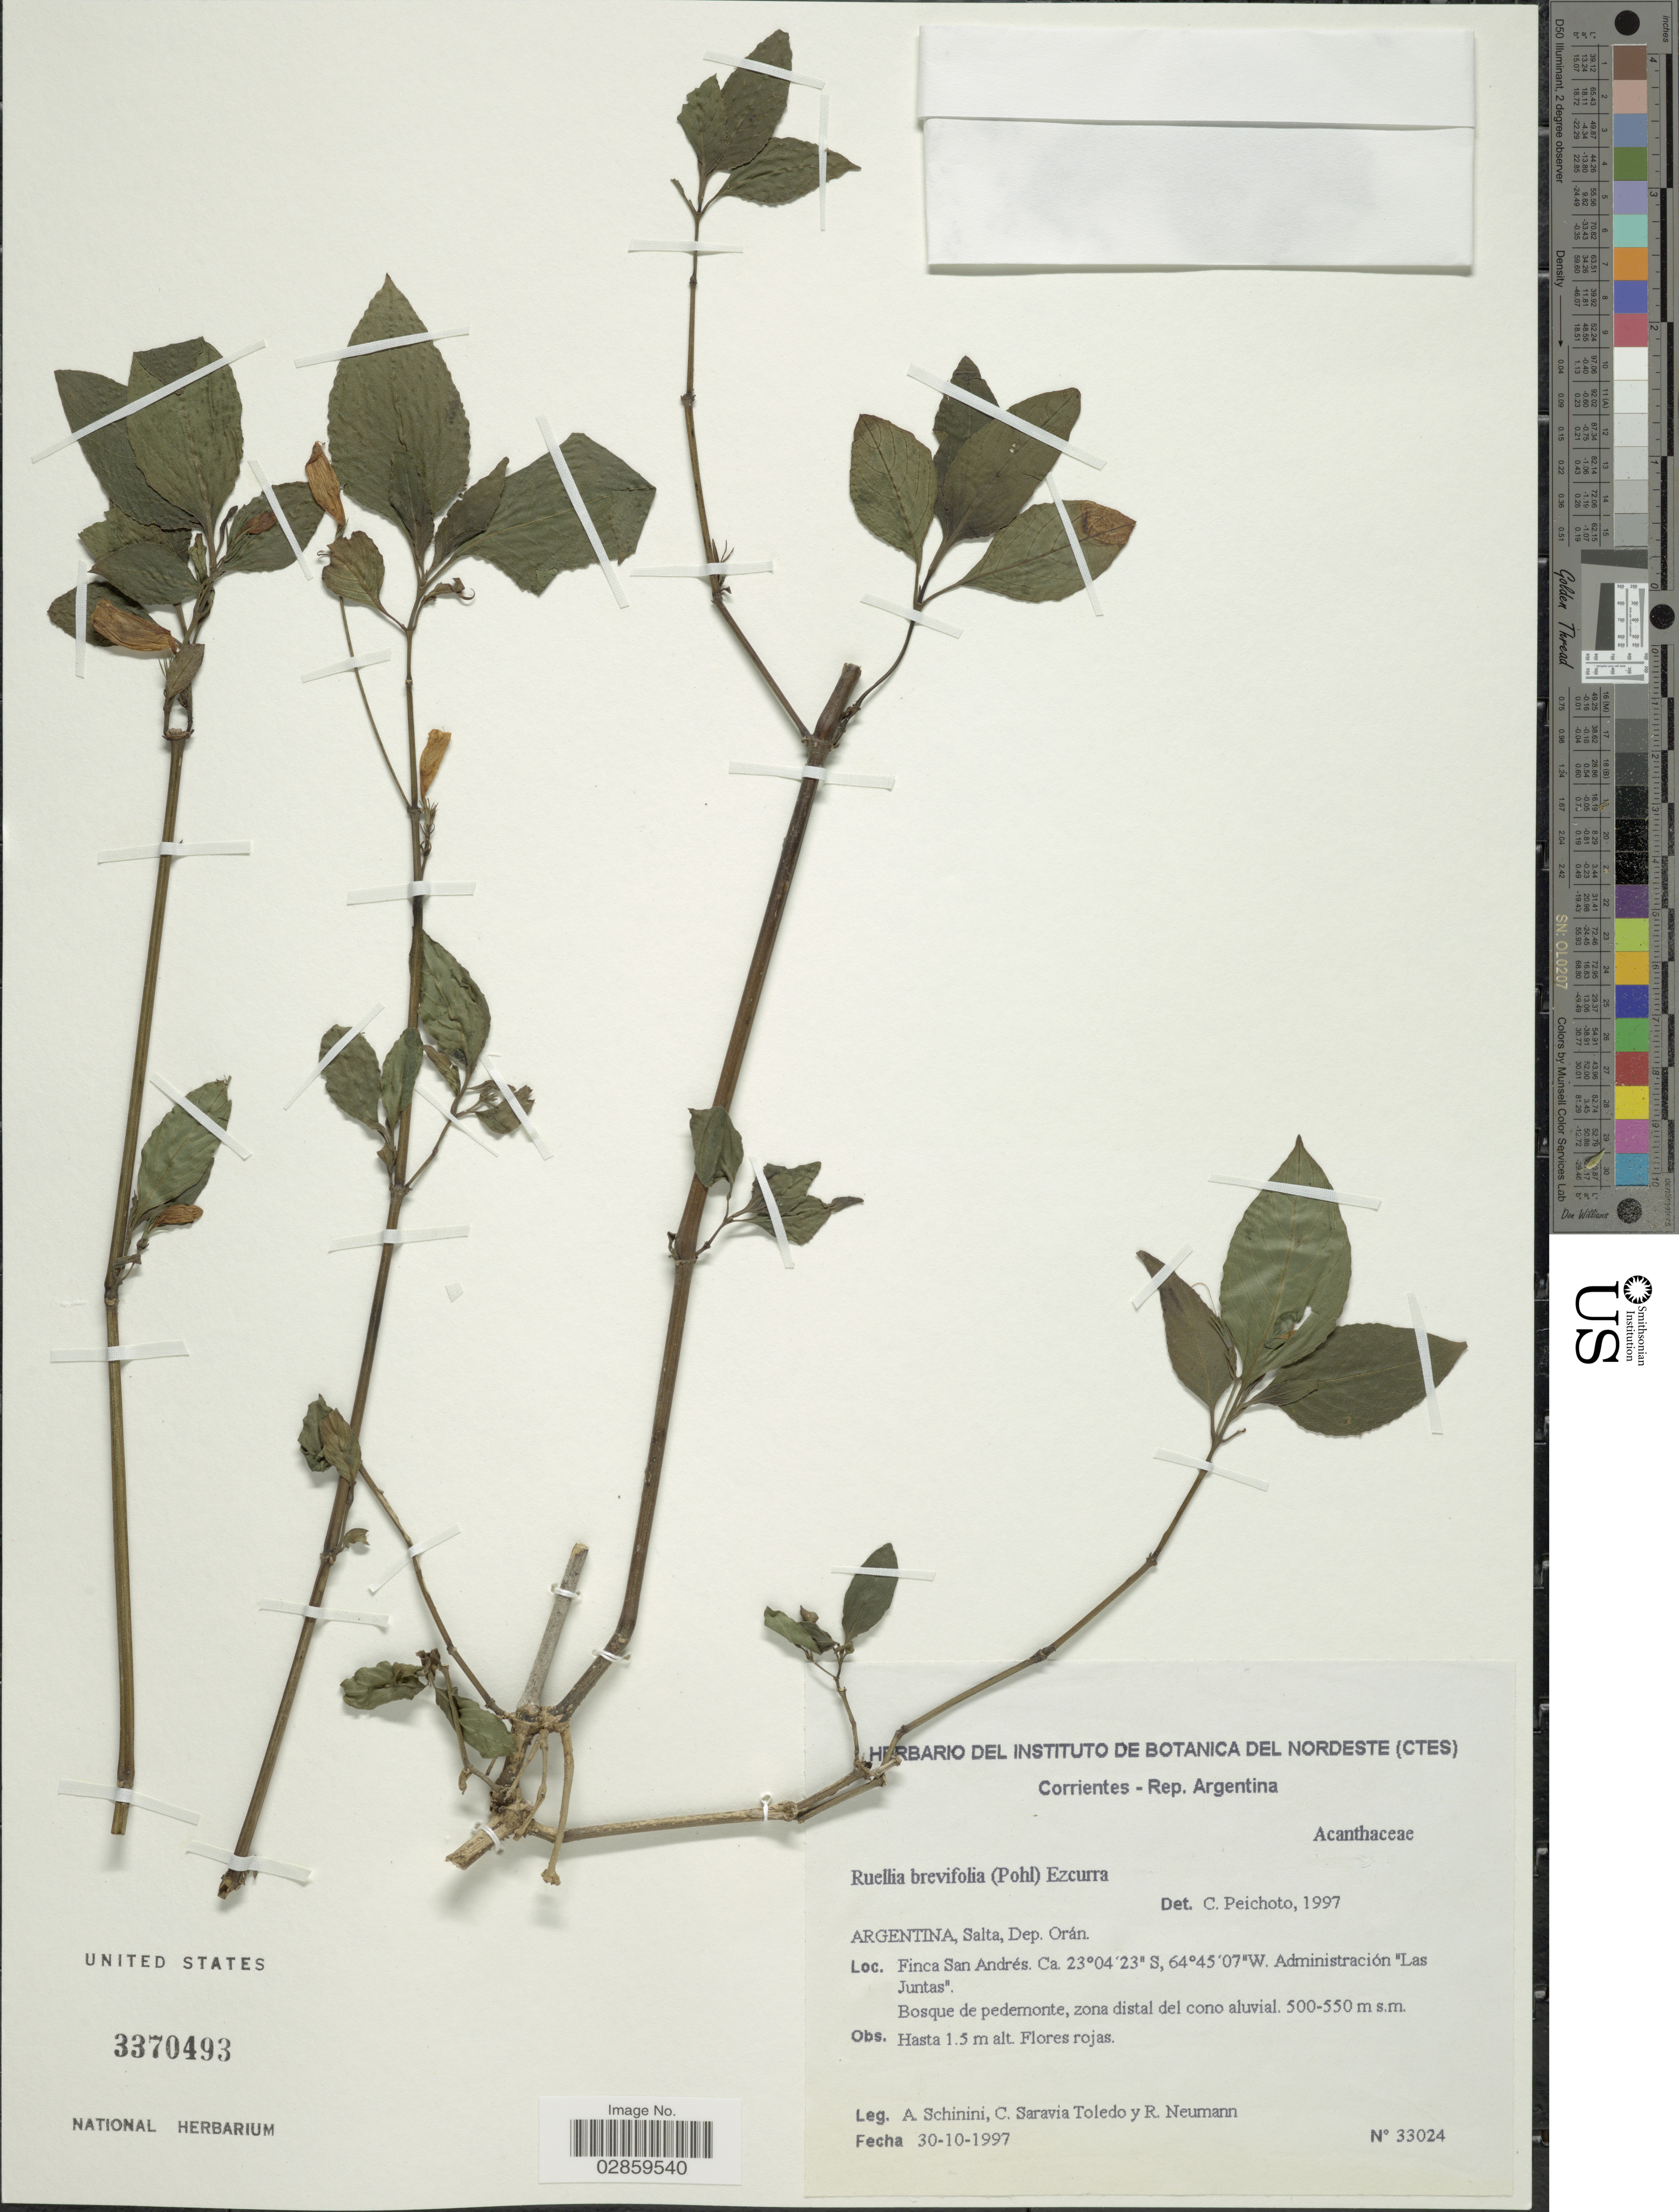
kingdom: Plantae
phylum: Tracheophyta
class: Magnoliopsida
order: Lamiales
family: Acanthaceae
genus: Ruellia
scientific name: Ruellia brevifolia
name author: (Pohl) C. Ezcurra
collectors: A. Schinini, C. Saravia T. & R. Neumann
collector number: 33024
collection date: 1997-10-30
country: Argentina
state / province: Salta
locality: Dep. Orán. Finca San Andrés. Aministración "Las Juntas".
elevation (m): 500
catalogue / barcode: US 3370493